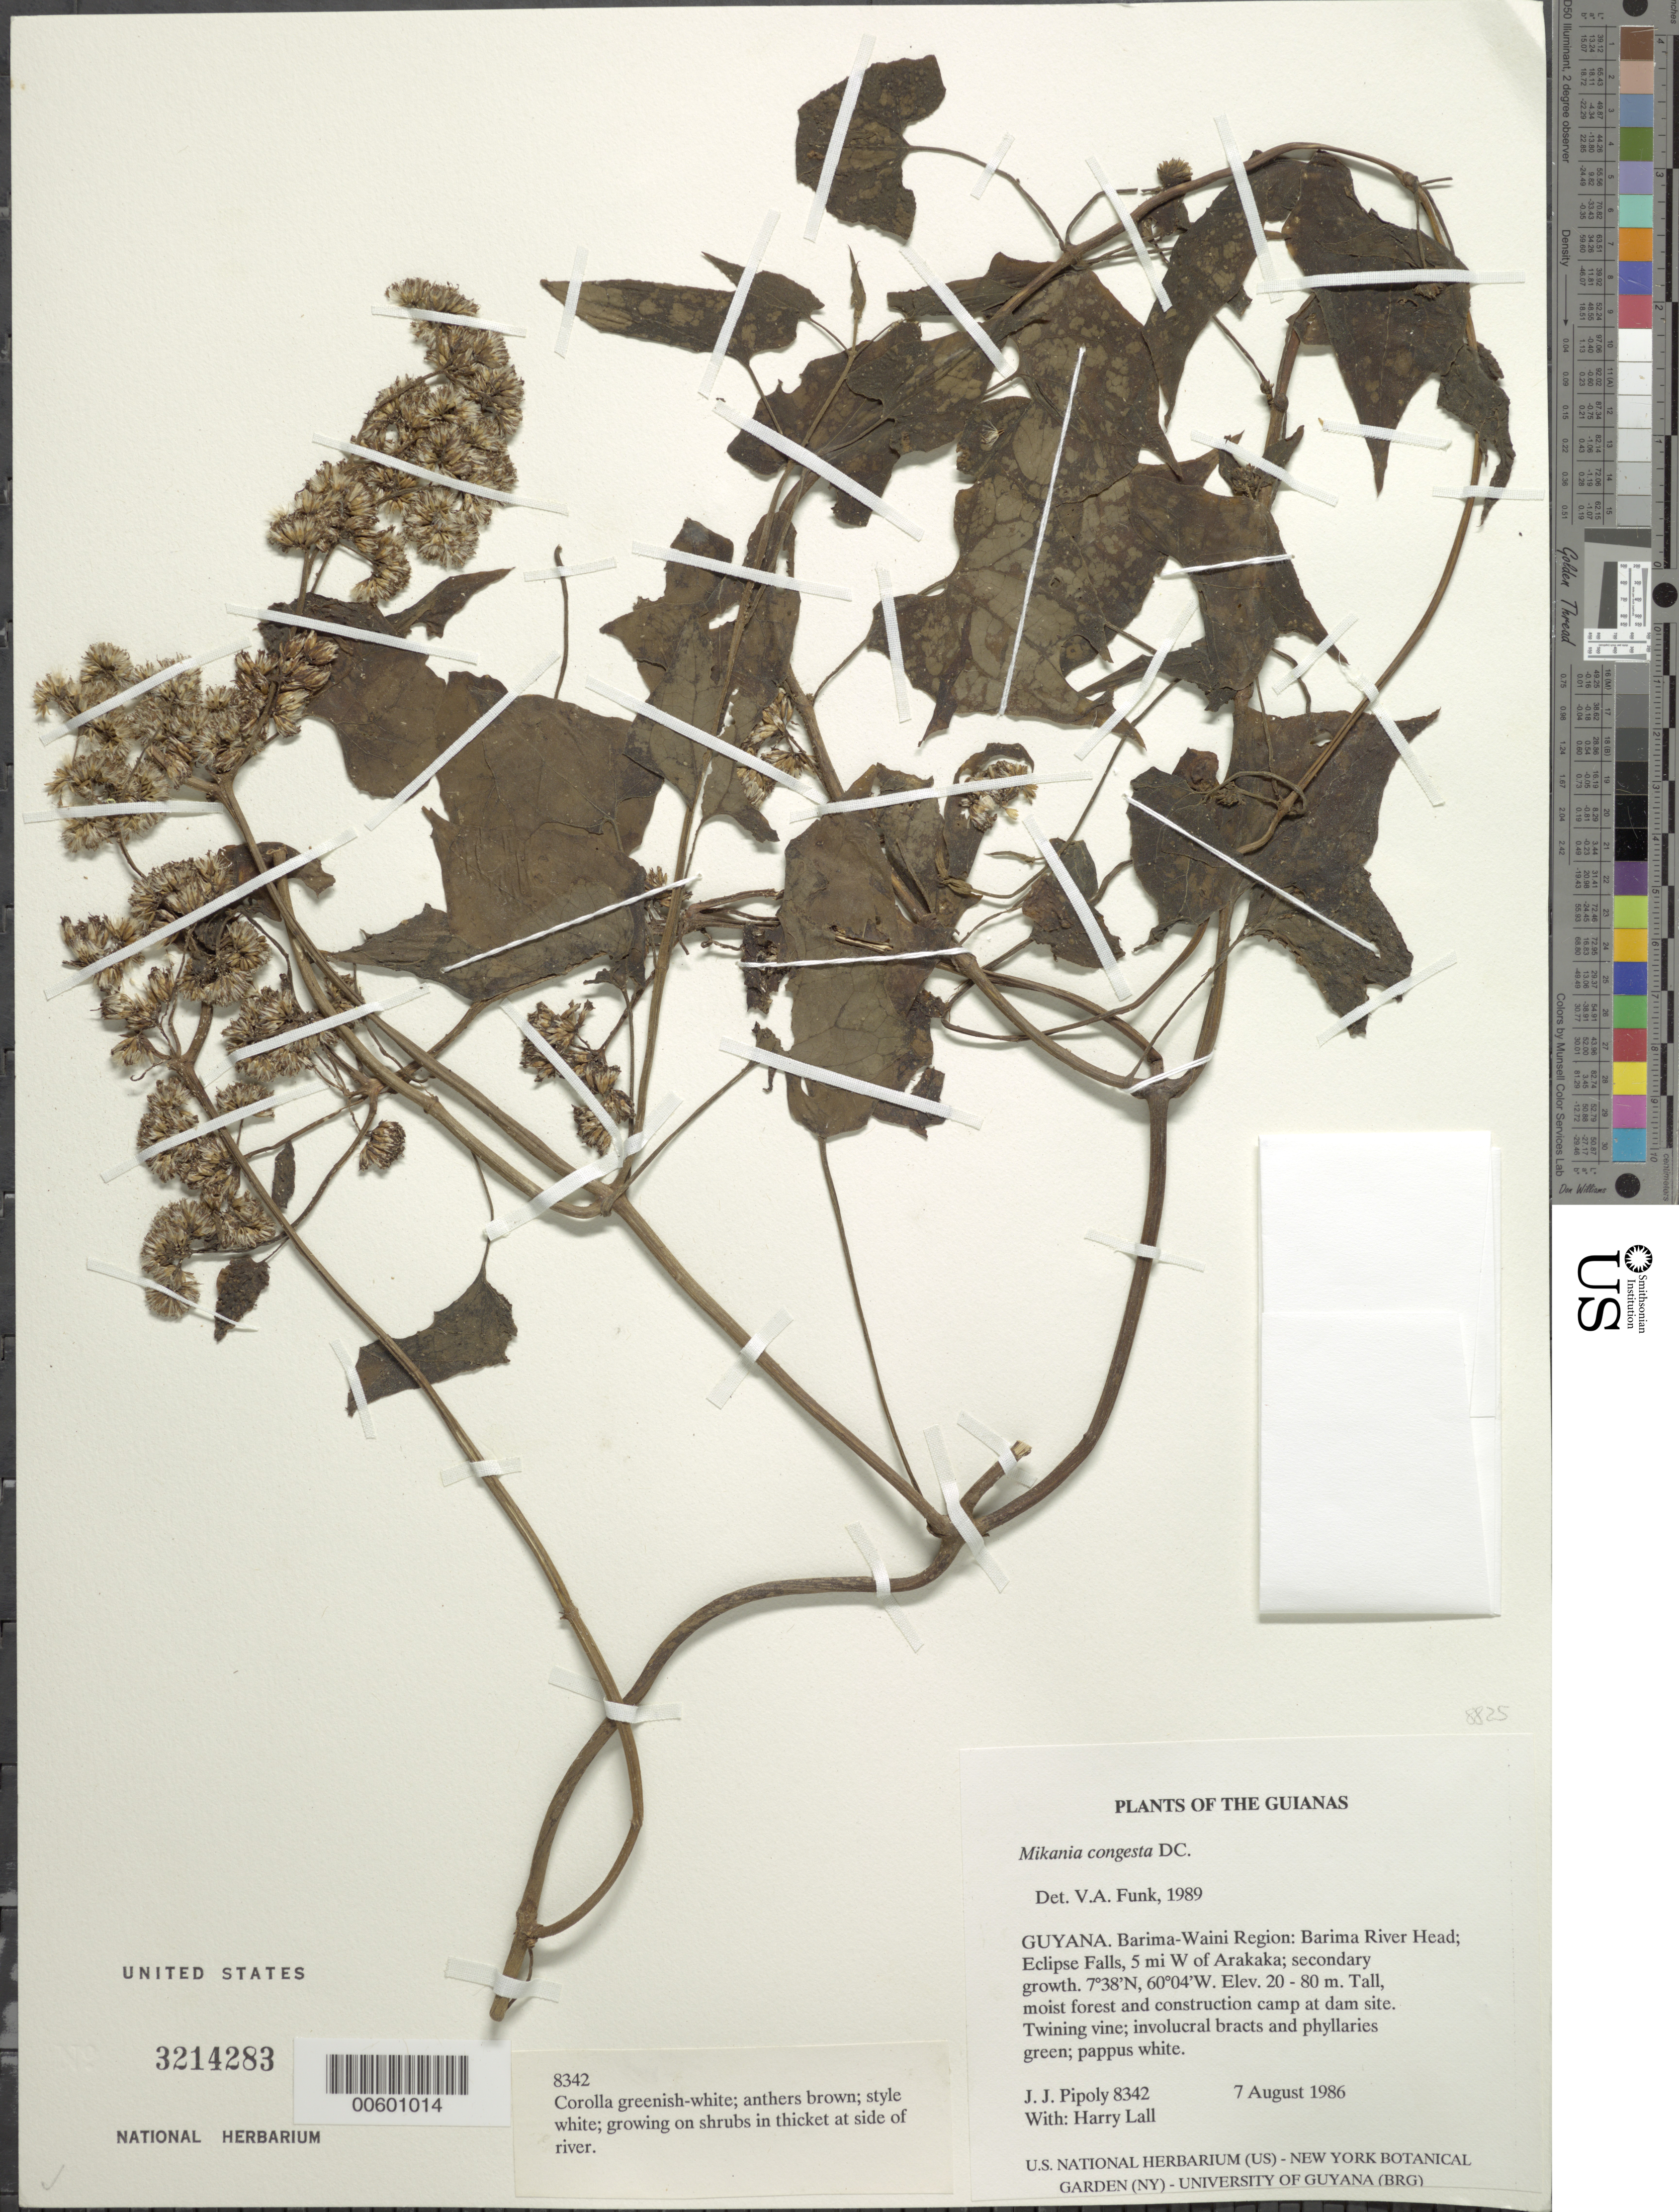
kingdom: Plantae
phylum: Tracheophyta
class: Magnoliopsida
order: Asterales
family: Asteraceae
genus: Mikania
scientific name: Mikania congesta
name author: DC.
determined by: Funk, Vicki A., (BOT), Smithsonian Institution - National Museum of Natural History (UNITED STATES)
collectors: J. J. Pipoly & H. Lall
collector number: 8342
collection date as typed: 7 August 1986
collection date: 1986-08-07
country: Guyana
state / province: Barima-Waini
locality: Barima River head; Eclipse Falls, 5 mi W of Arakaka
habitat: Secondary growth, tall moist forest and construction camp at dam site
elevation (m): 20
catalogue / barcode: US 3214283